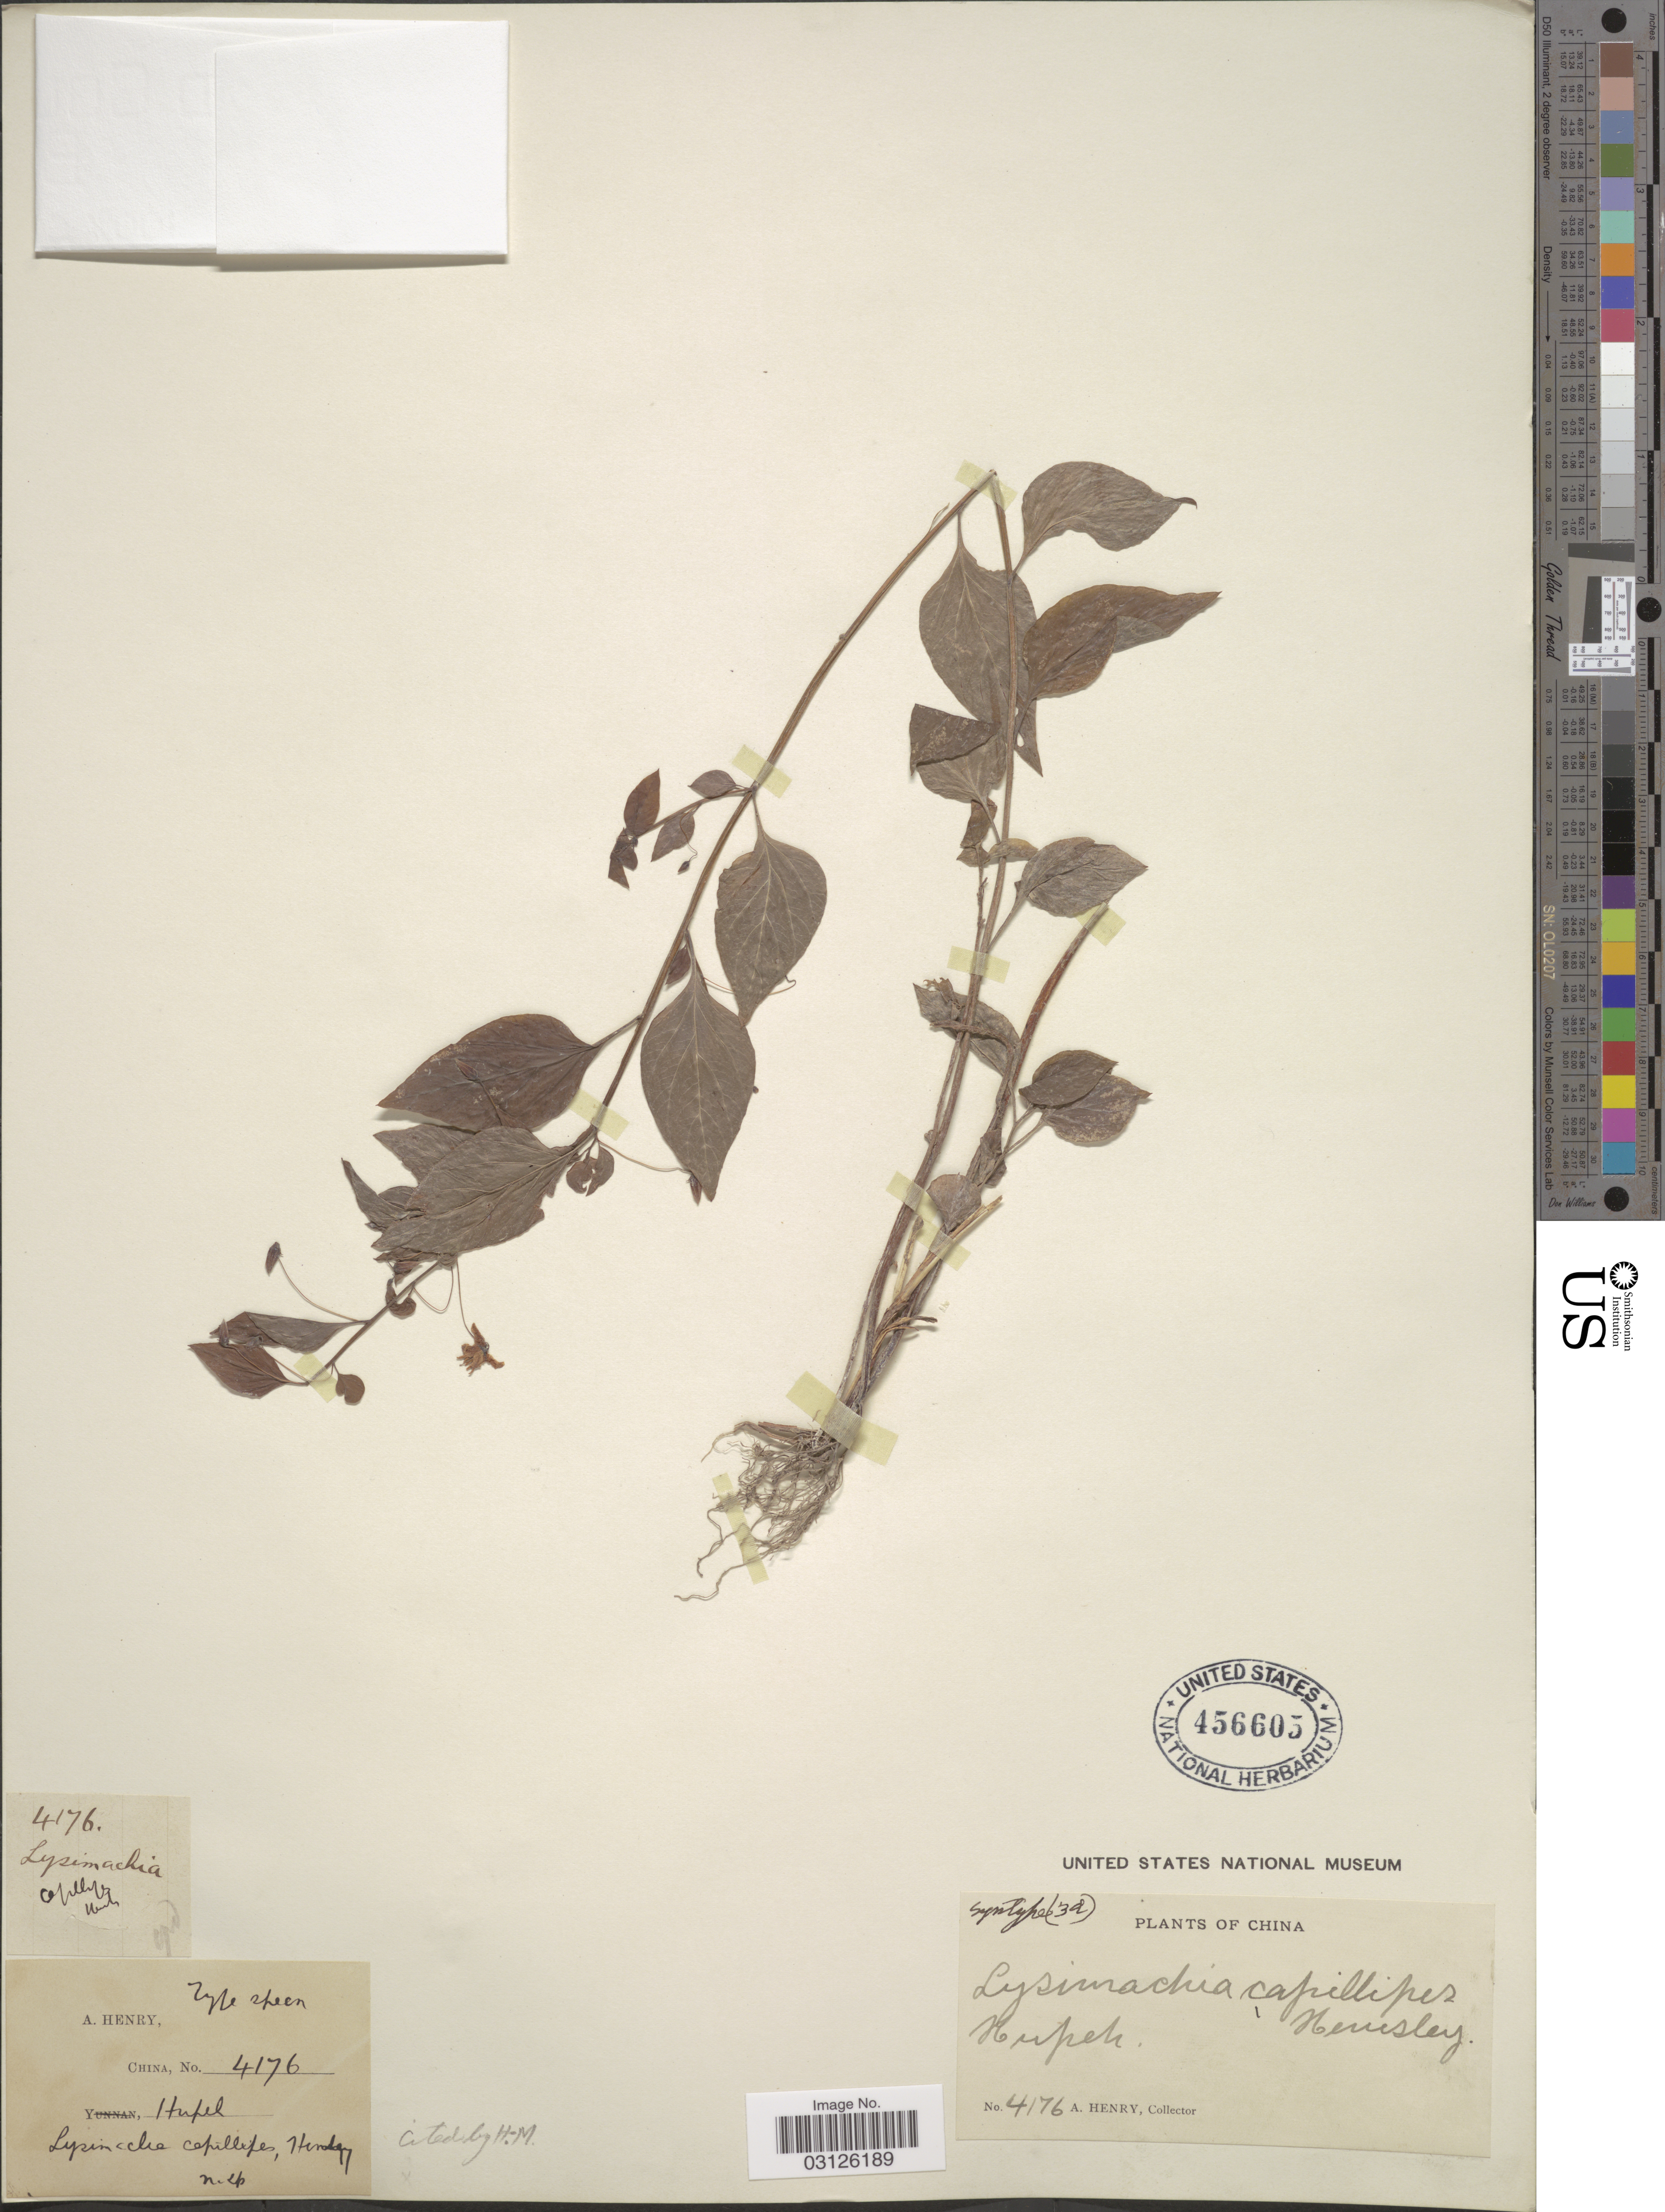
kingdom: Plantae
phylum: Tracheophyta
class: Magnoliopsida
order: Ericales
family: Primulaceae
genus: Lysimachia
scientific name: Lysimachia capillipes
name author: Hemsl.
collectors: A. Henry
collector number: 4176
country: China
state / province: Hubei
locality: Hupeh.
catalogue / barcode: US 456605